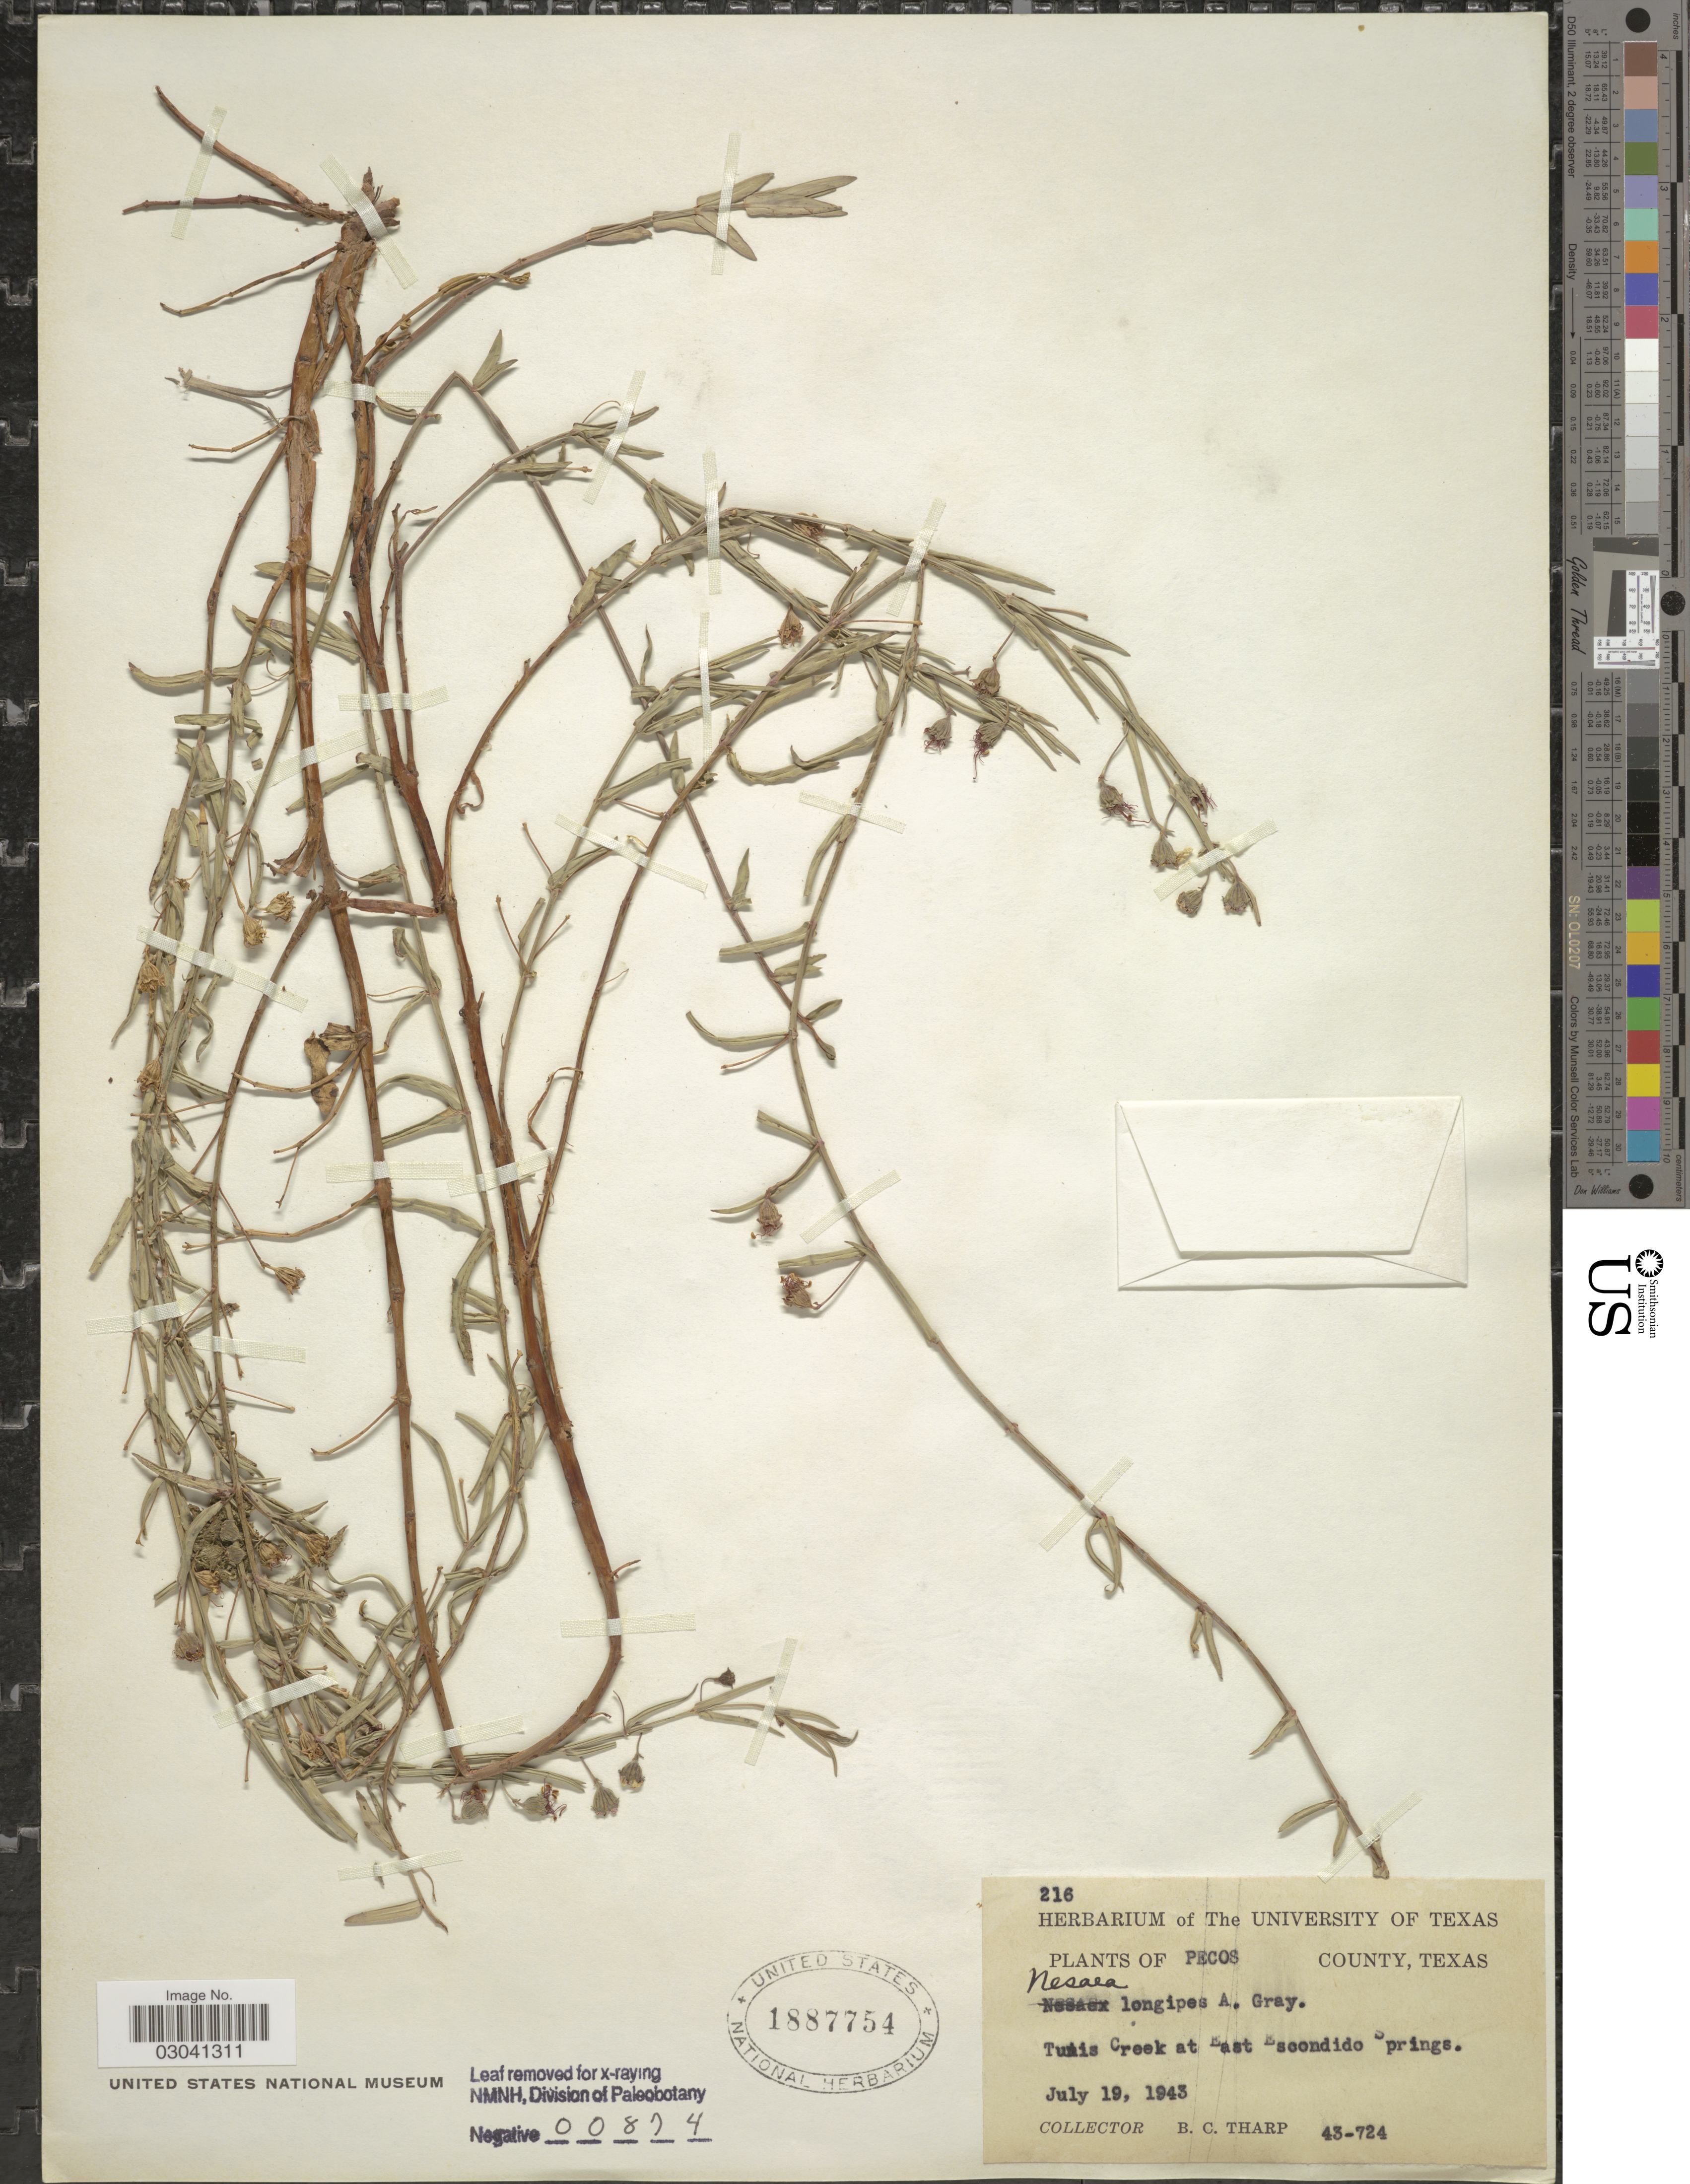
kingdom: Plantae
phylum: Tracheophyta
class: Magnoliopsida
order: Myrtales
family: Lythraceae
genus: Ammannia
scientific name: Ammannia grayi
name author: S.A. Graham & Gandhi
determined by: Strong, Mark T., (BOT), Smithsonian Institution - National Museum of Natural History (UNITED STATES)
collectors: B. C. Tharp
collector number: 43-724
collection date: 1943-07-19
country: United States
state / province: Texas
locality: Pecos County, Tunis Creek at East Escondido Springs.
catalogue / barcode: US 1887754